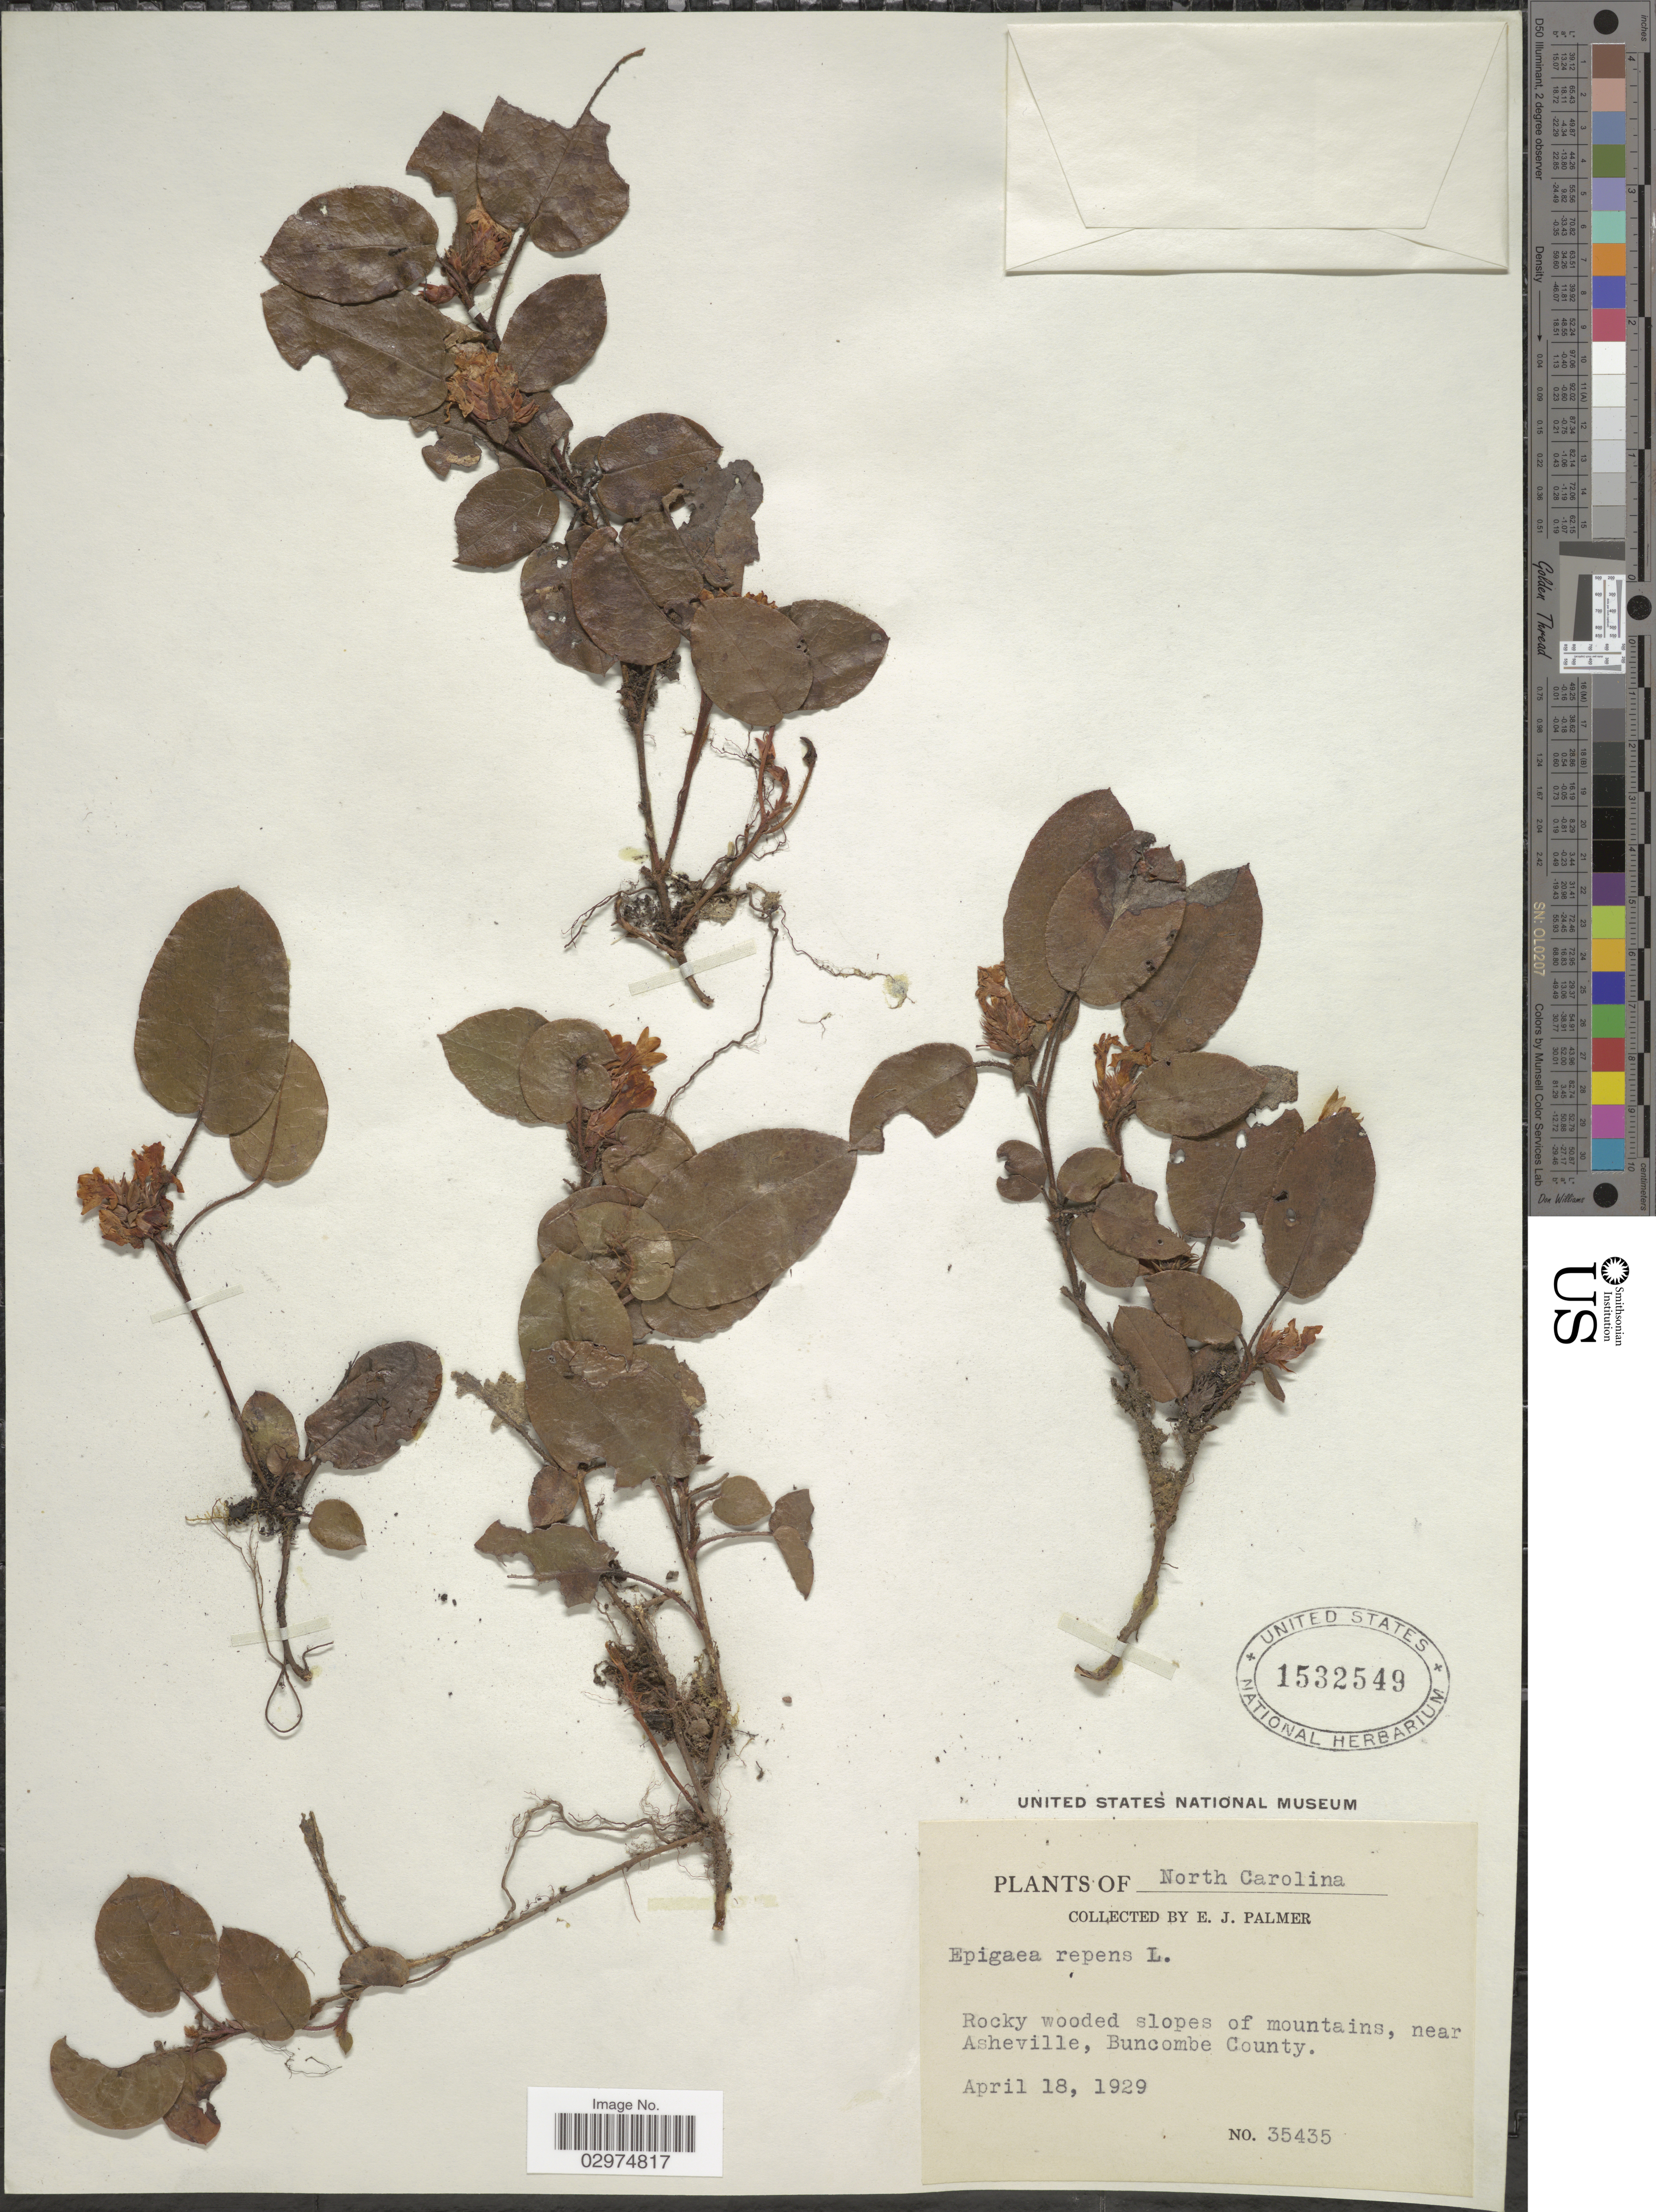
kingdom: Plantae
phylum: Tracheophyta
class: Magnoliopsida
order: Ericales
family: Ericaceae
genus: Epigaea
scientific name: Epigaea repens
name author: L.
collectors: E. J. Palmer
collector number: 35435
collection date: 1929-04-18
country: United States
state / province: North Carolina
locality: Rocky wooded slopes of mountain, near Asheville, Buncombe County.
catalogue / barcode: US 1532549